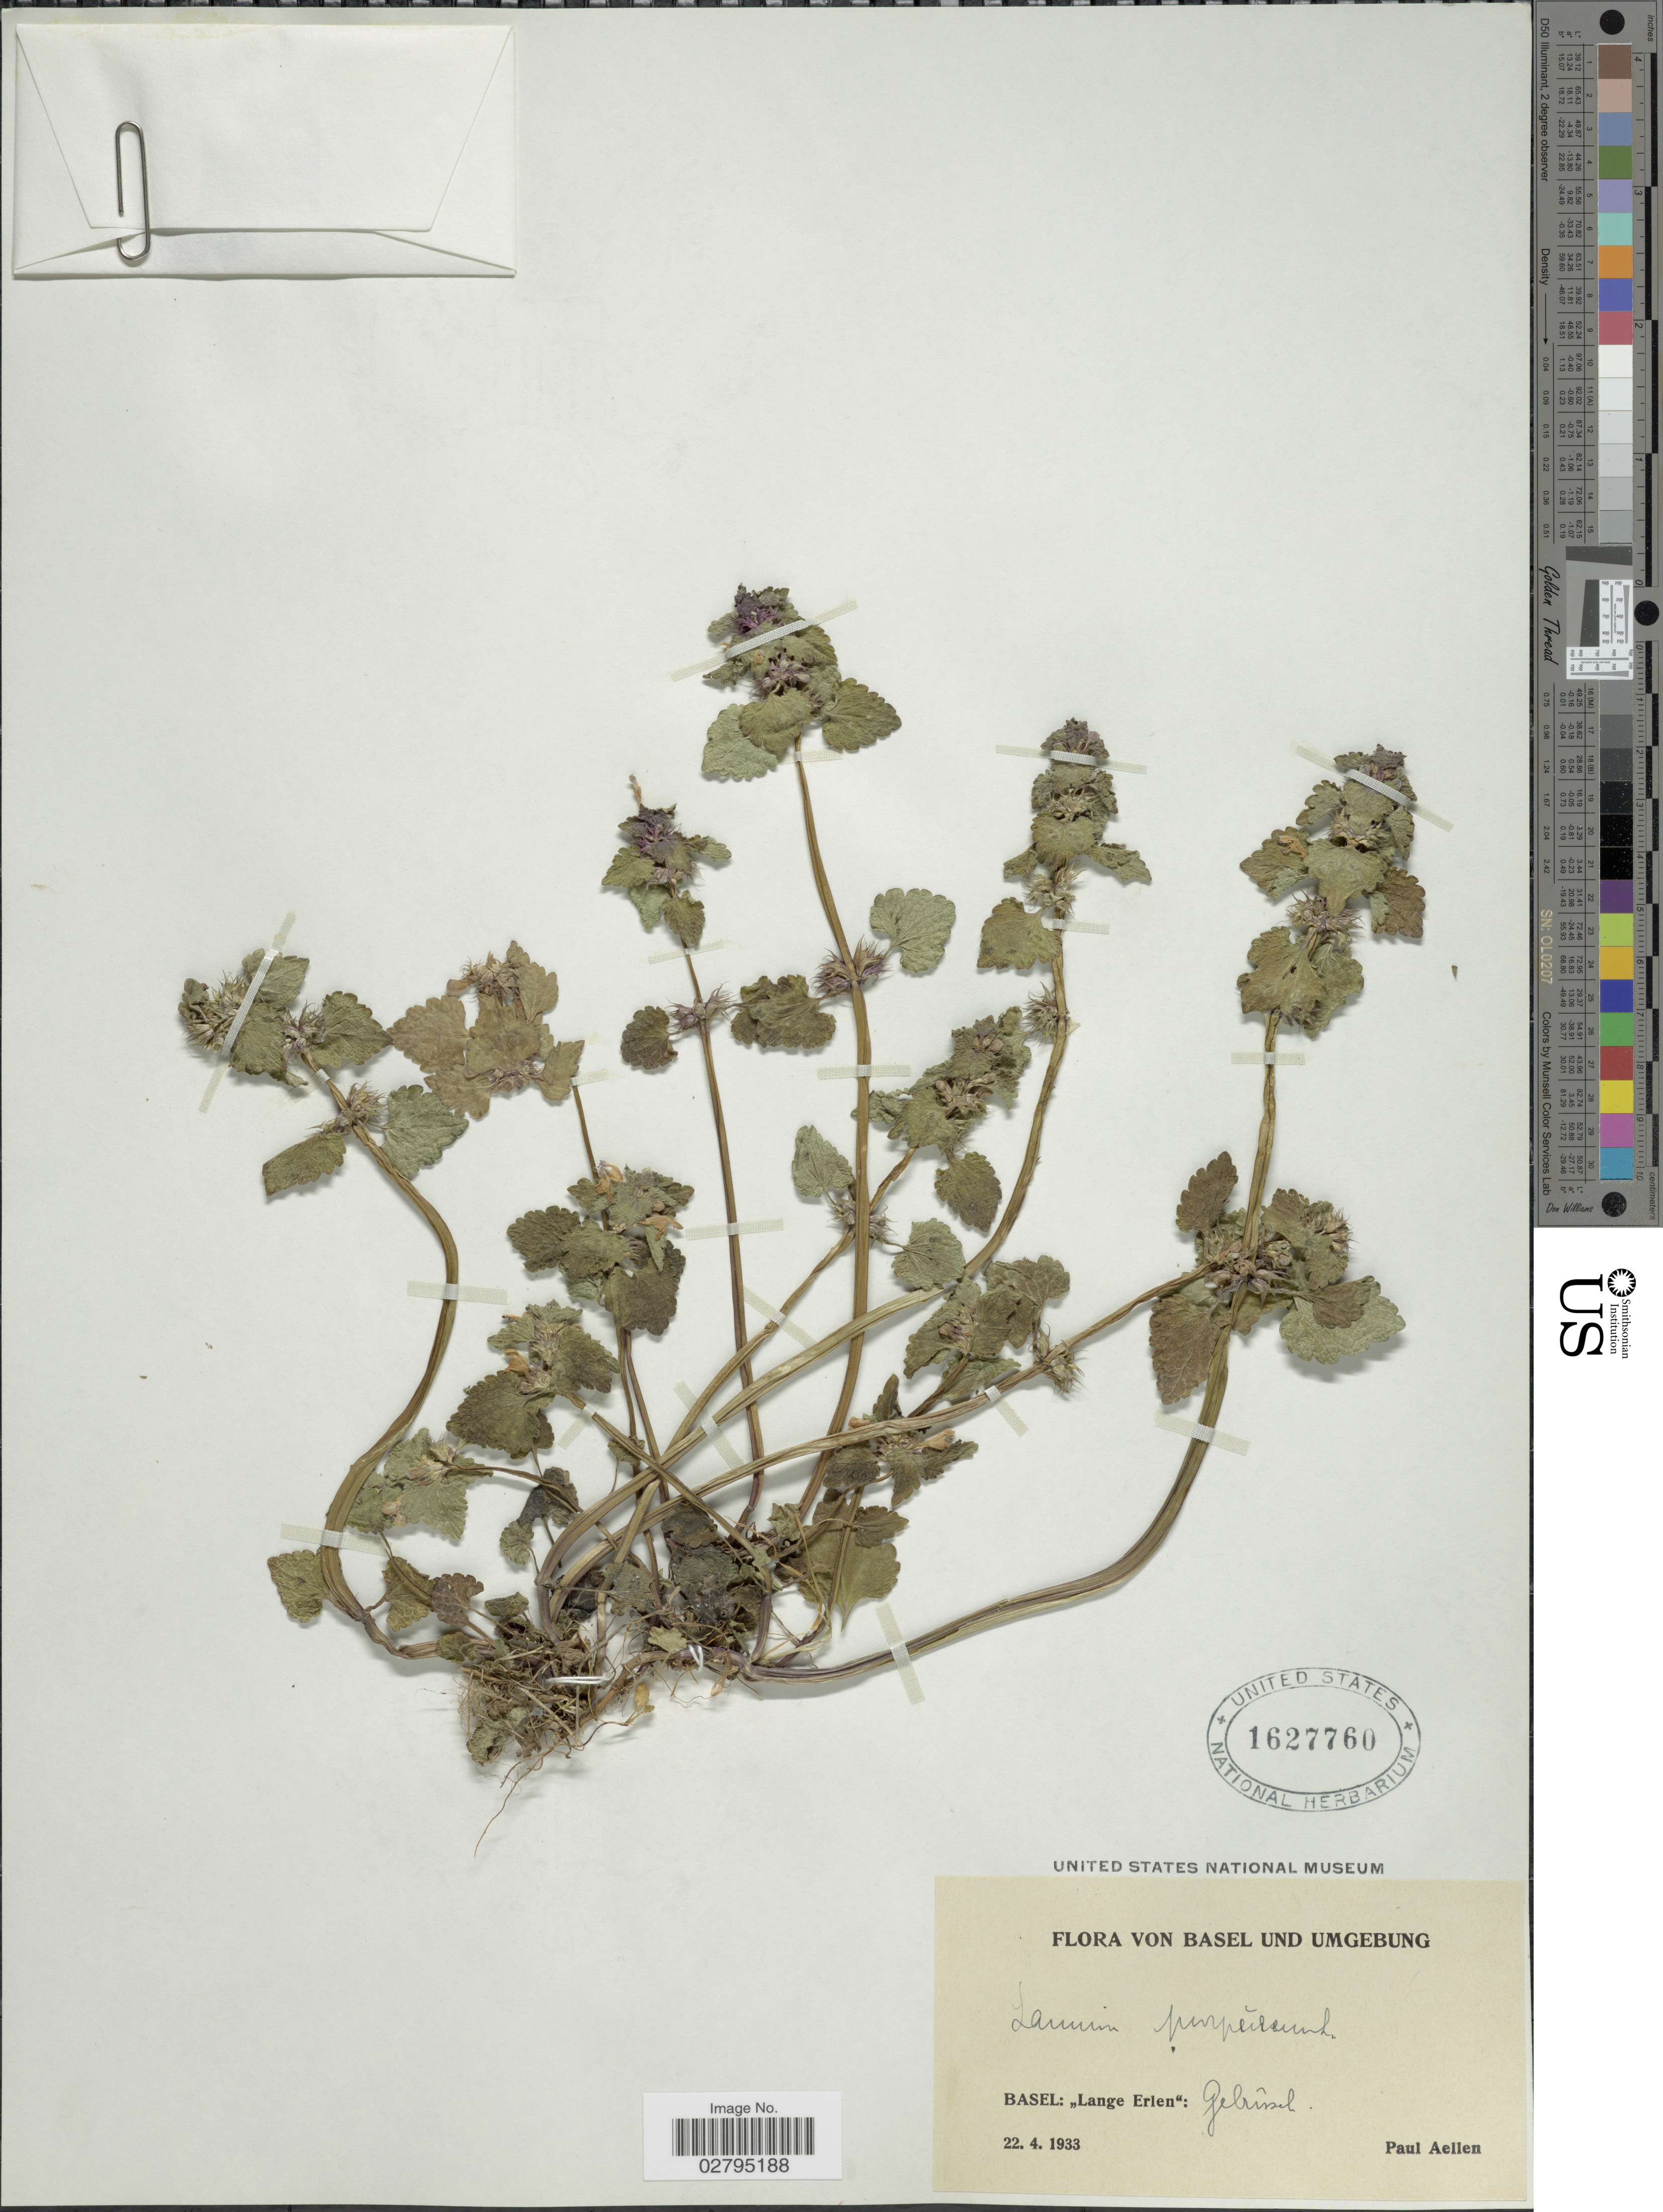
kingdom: Plantae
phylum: Tracheophyta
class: Magnoliopsida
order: Lamiales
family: Lamiaceae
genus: Lamium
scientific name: Lamium purpureum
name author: L.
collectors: P. Aellen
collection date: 1933-04-22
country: Switzerland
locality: Basel und umgebung, Basel: "Lange Erlen": Gebrîssel.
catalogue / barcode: US 1627760